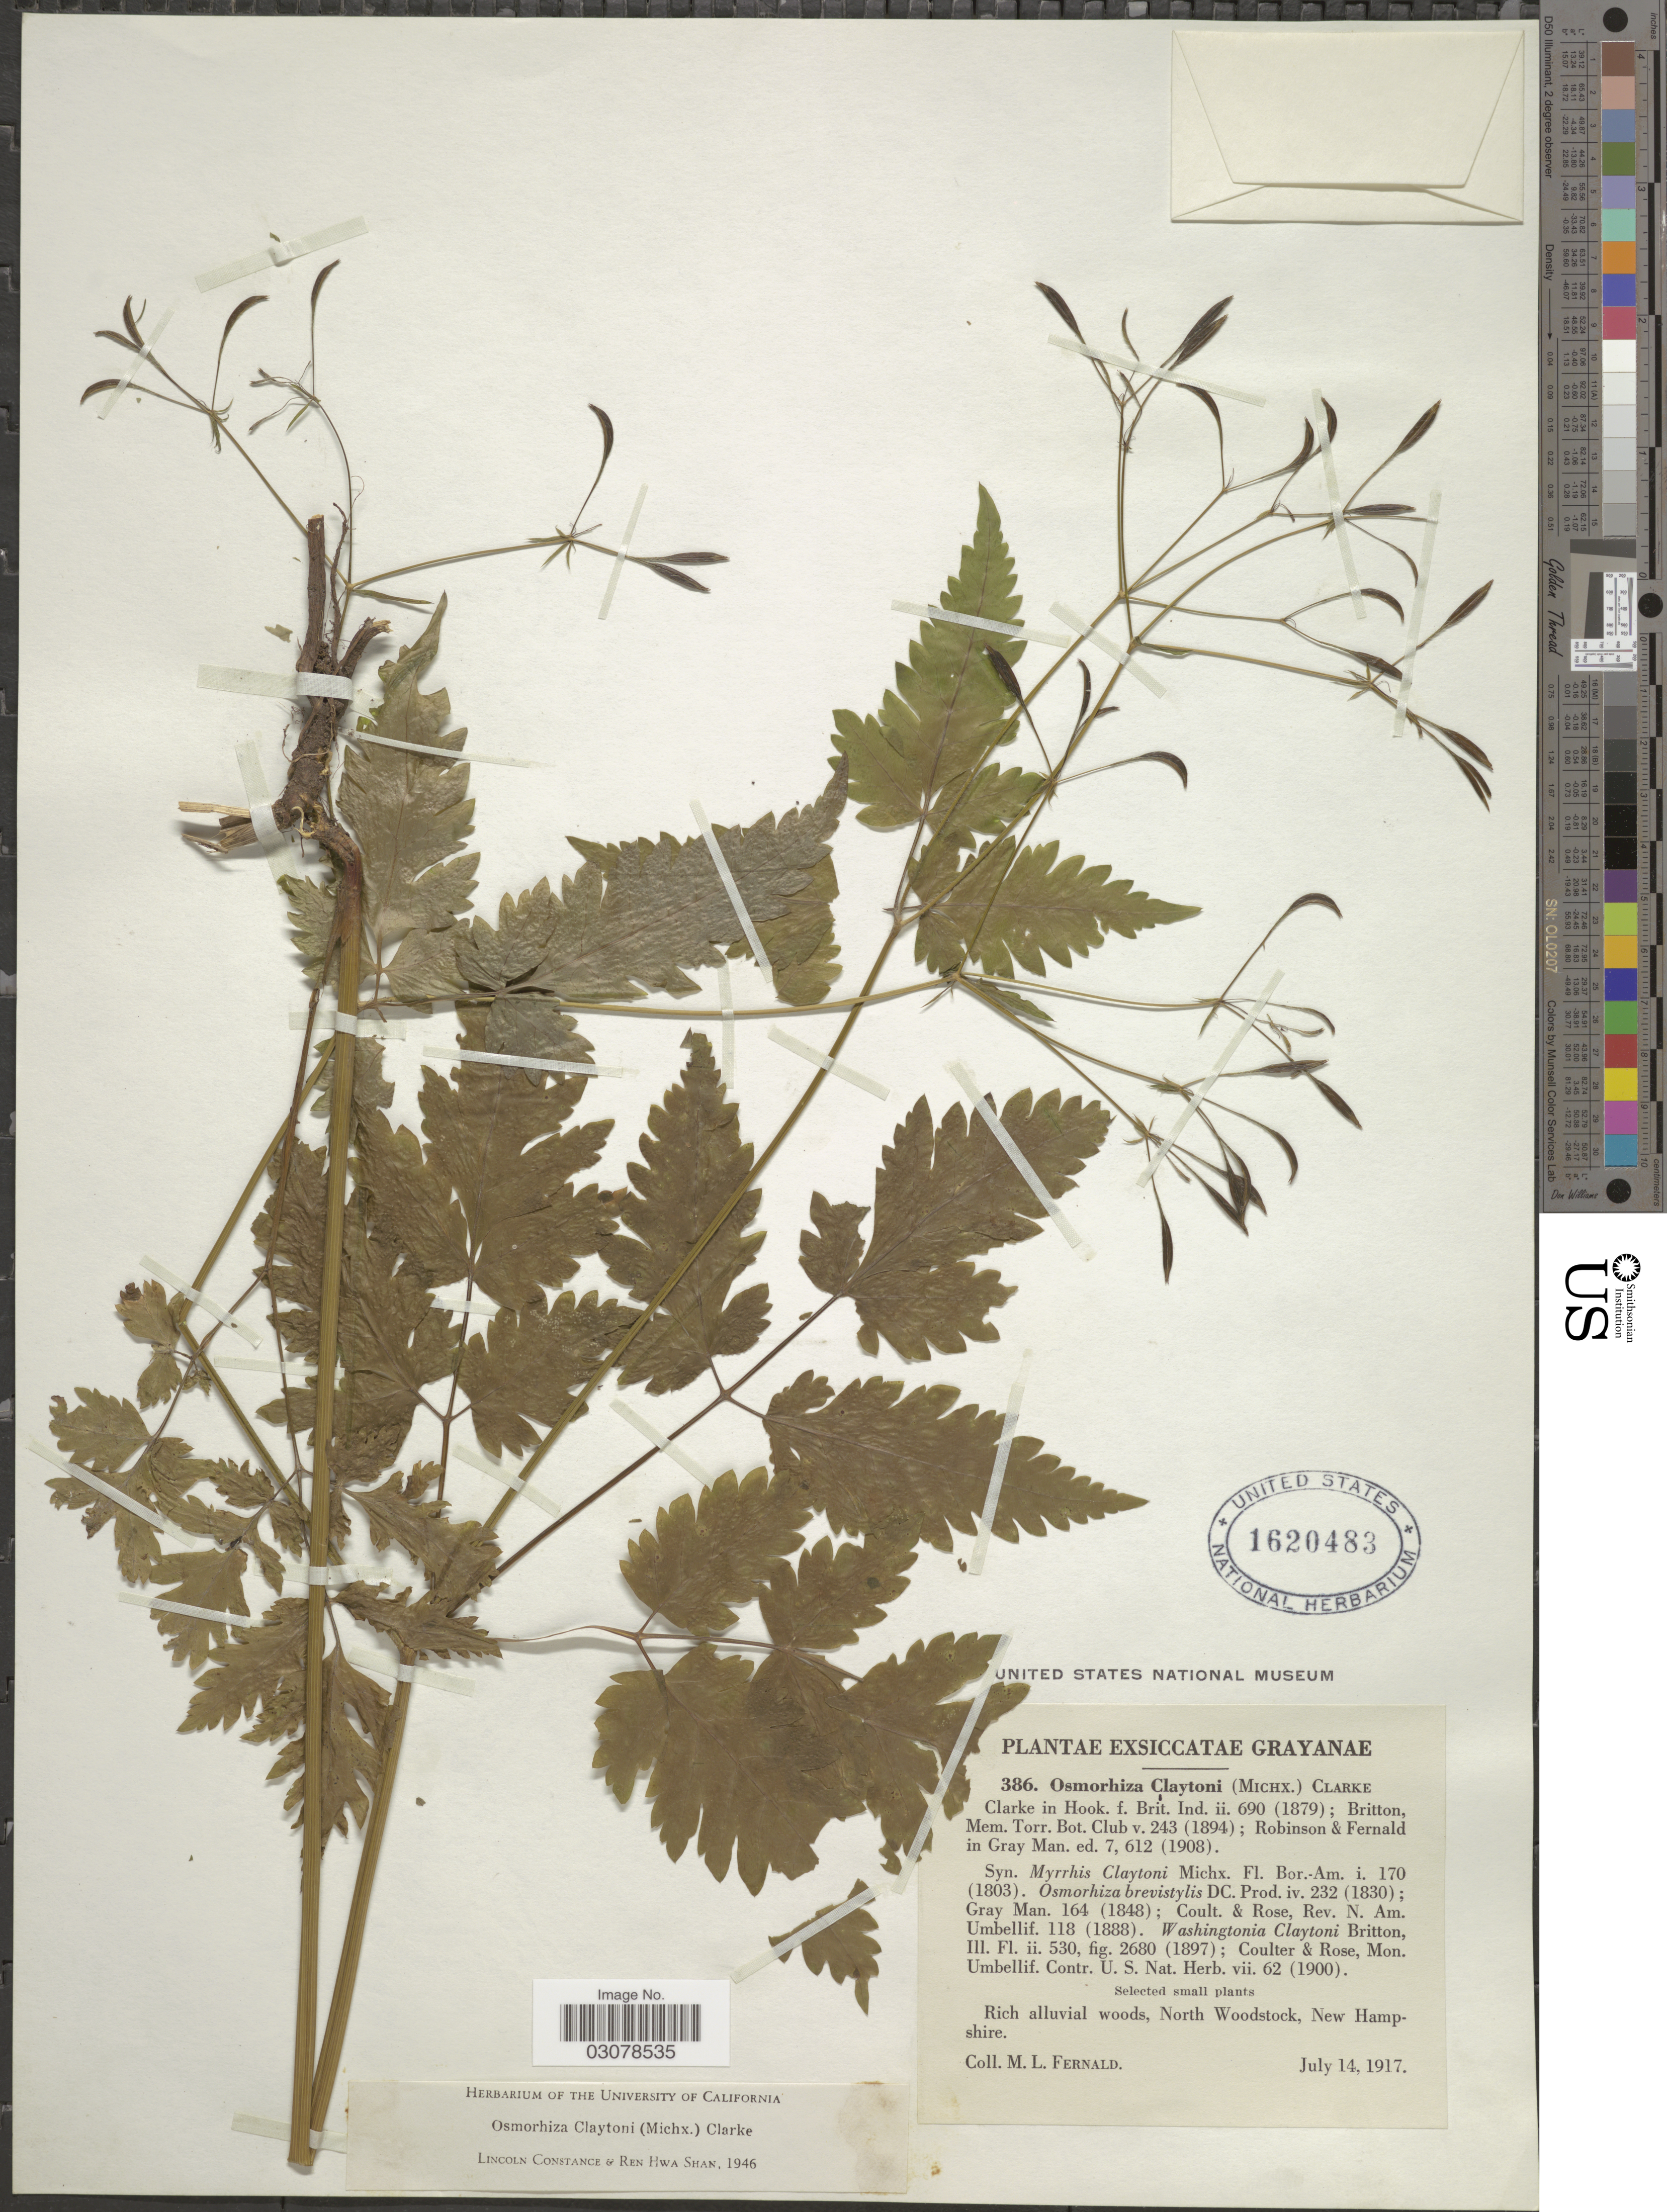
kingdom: Plantae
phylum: Tracheophyta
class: Magnoliopsida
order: Apiales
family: Apiaceae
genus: Osmorhiza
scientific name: Osmorhiza claytonii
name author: (Michx.) C.B. Clarke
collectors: M. L. Fernald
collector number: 386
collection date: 1917-07-14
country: United States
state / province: New Hampshire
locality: Rich alluvial woods, North Woodstock.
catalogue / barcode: US 1620483